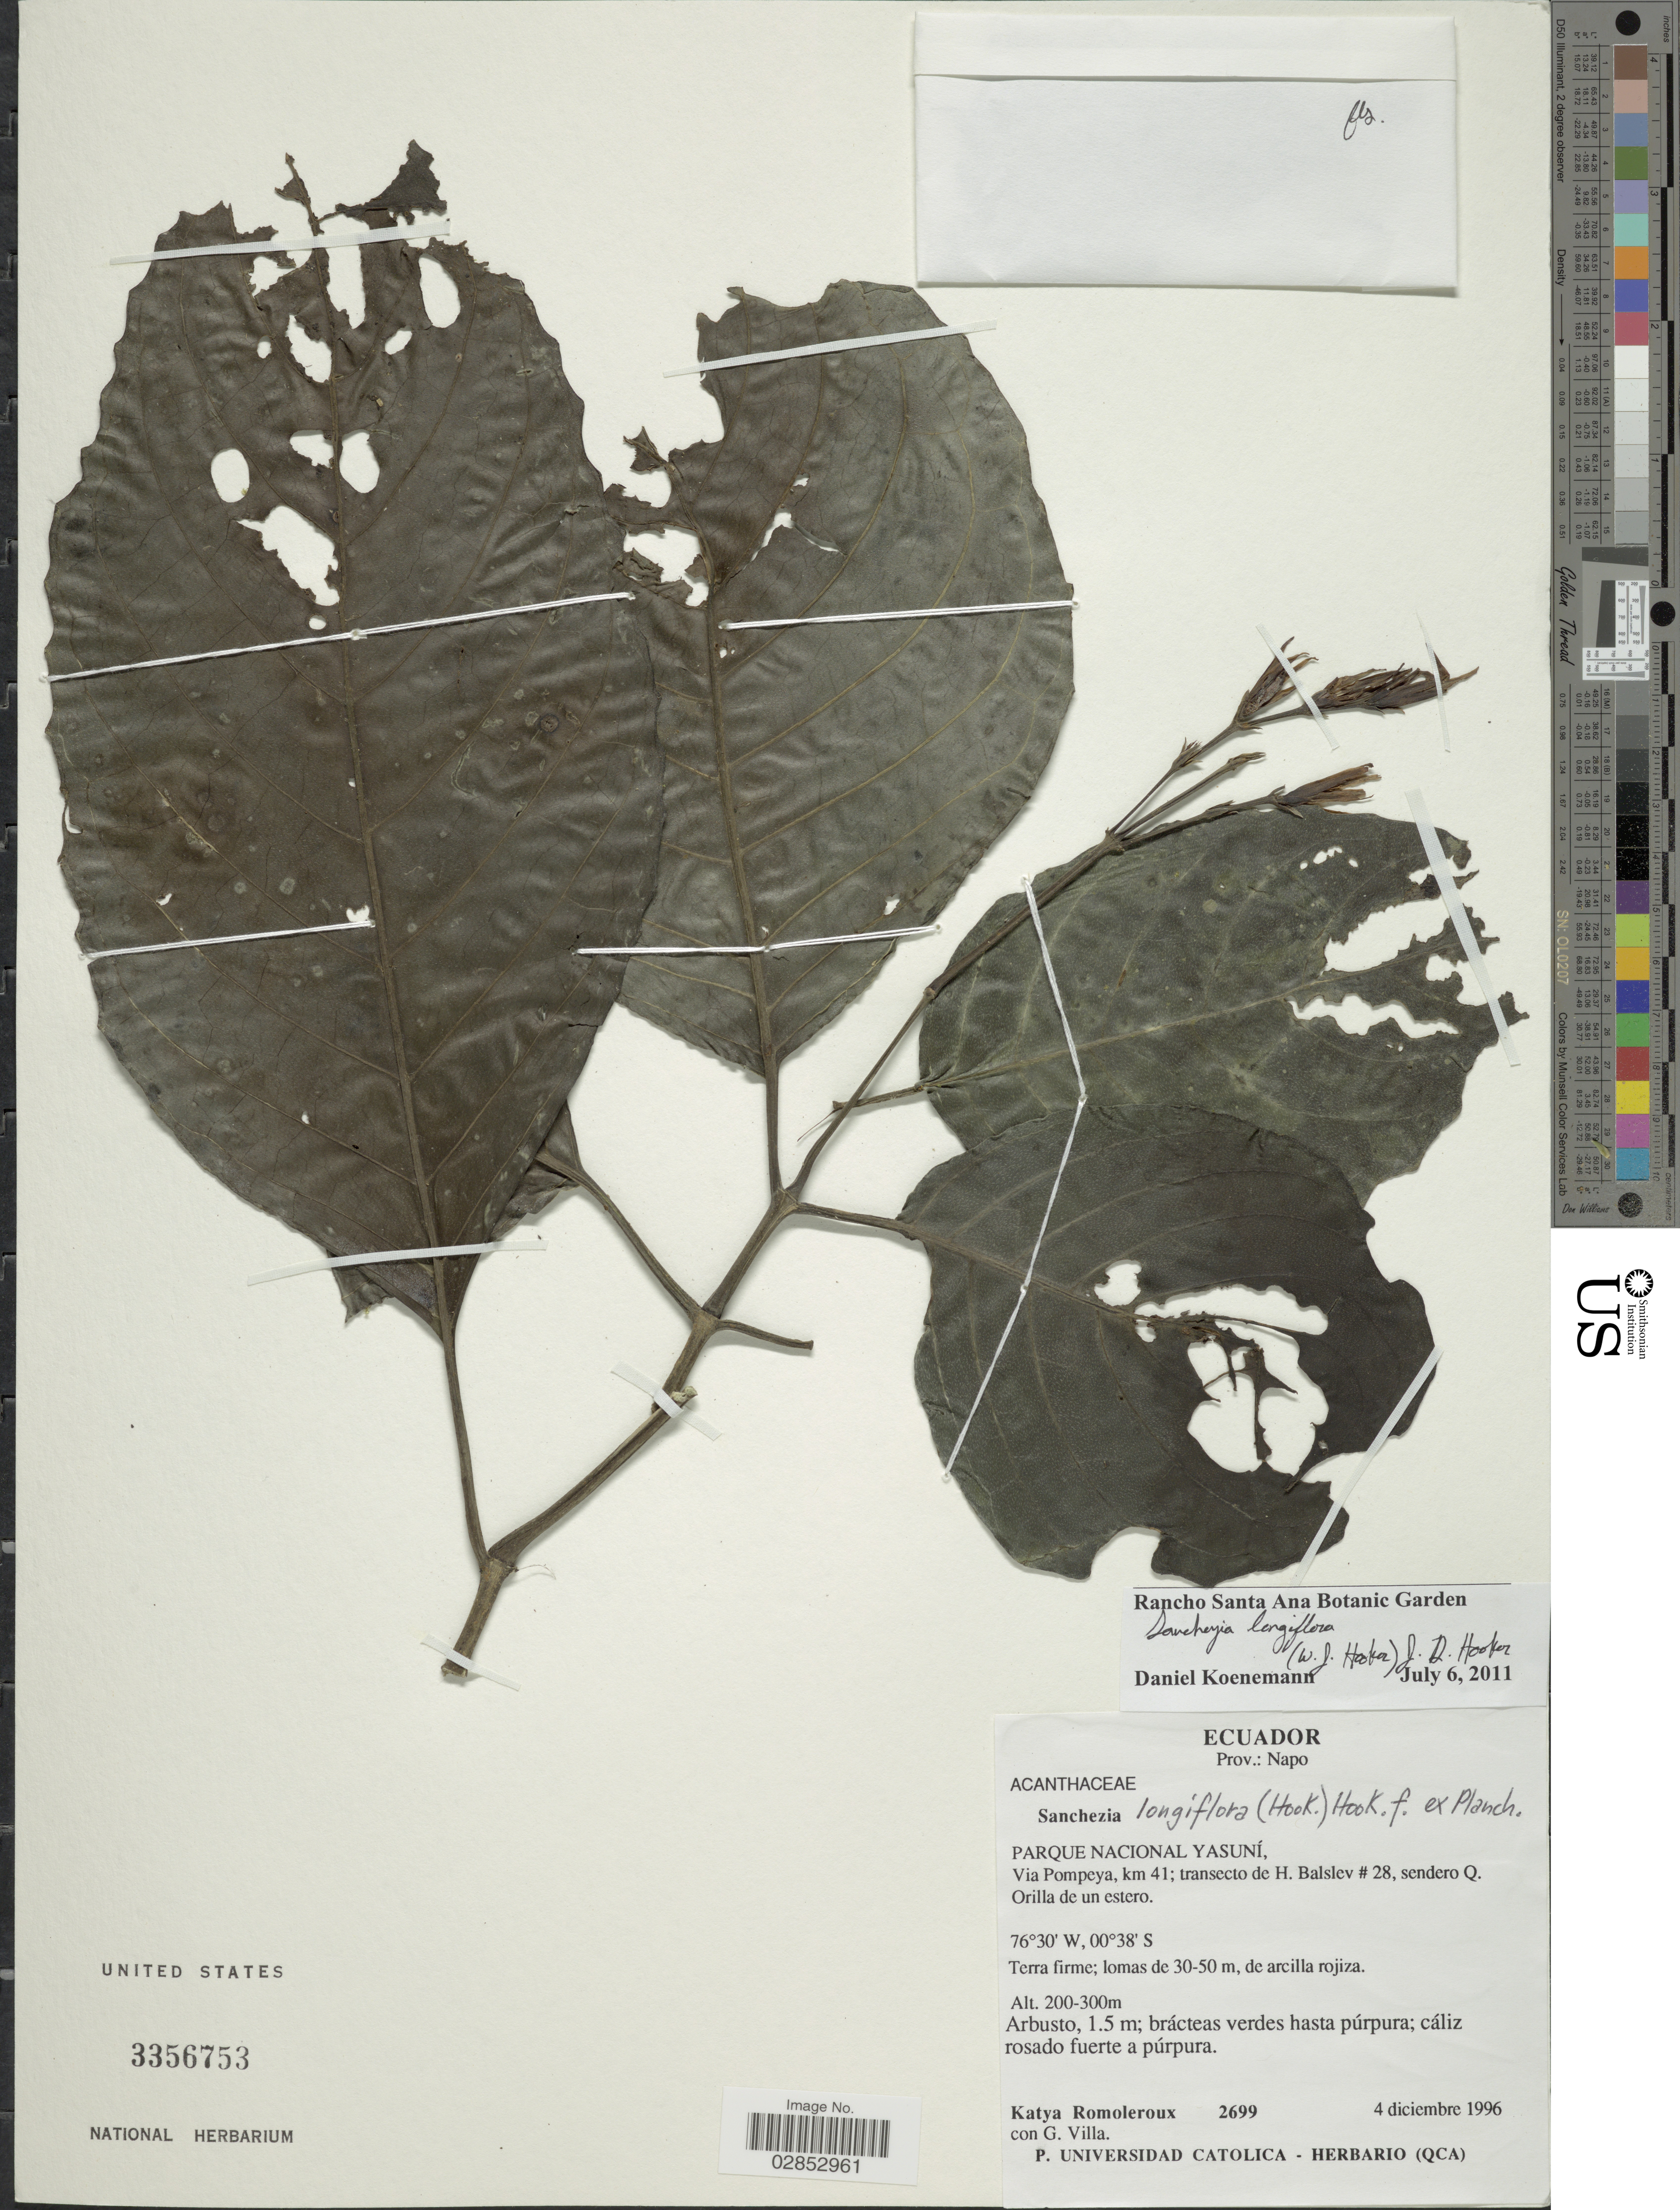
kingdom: Plantae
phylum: Tracheophyta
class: Magnoliopsida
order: Lamiales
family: Acanthaceae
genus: Sanchezia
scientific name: Sanchezia longiflora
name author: (Hook. f.) Hook. f. ex Planch.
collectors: K. Romoleroux & G. Villa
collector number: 2699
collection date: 1996-12-04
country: Ecuador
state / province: Napo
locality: Parque Nacional Yasuní, Via Pompeya, km 41; transecto de H. Balsev #28, sendero Q. Orilla de un estero.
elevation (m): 200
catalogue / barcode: US 3356753